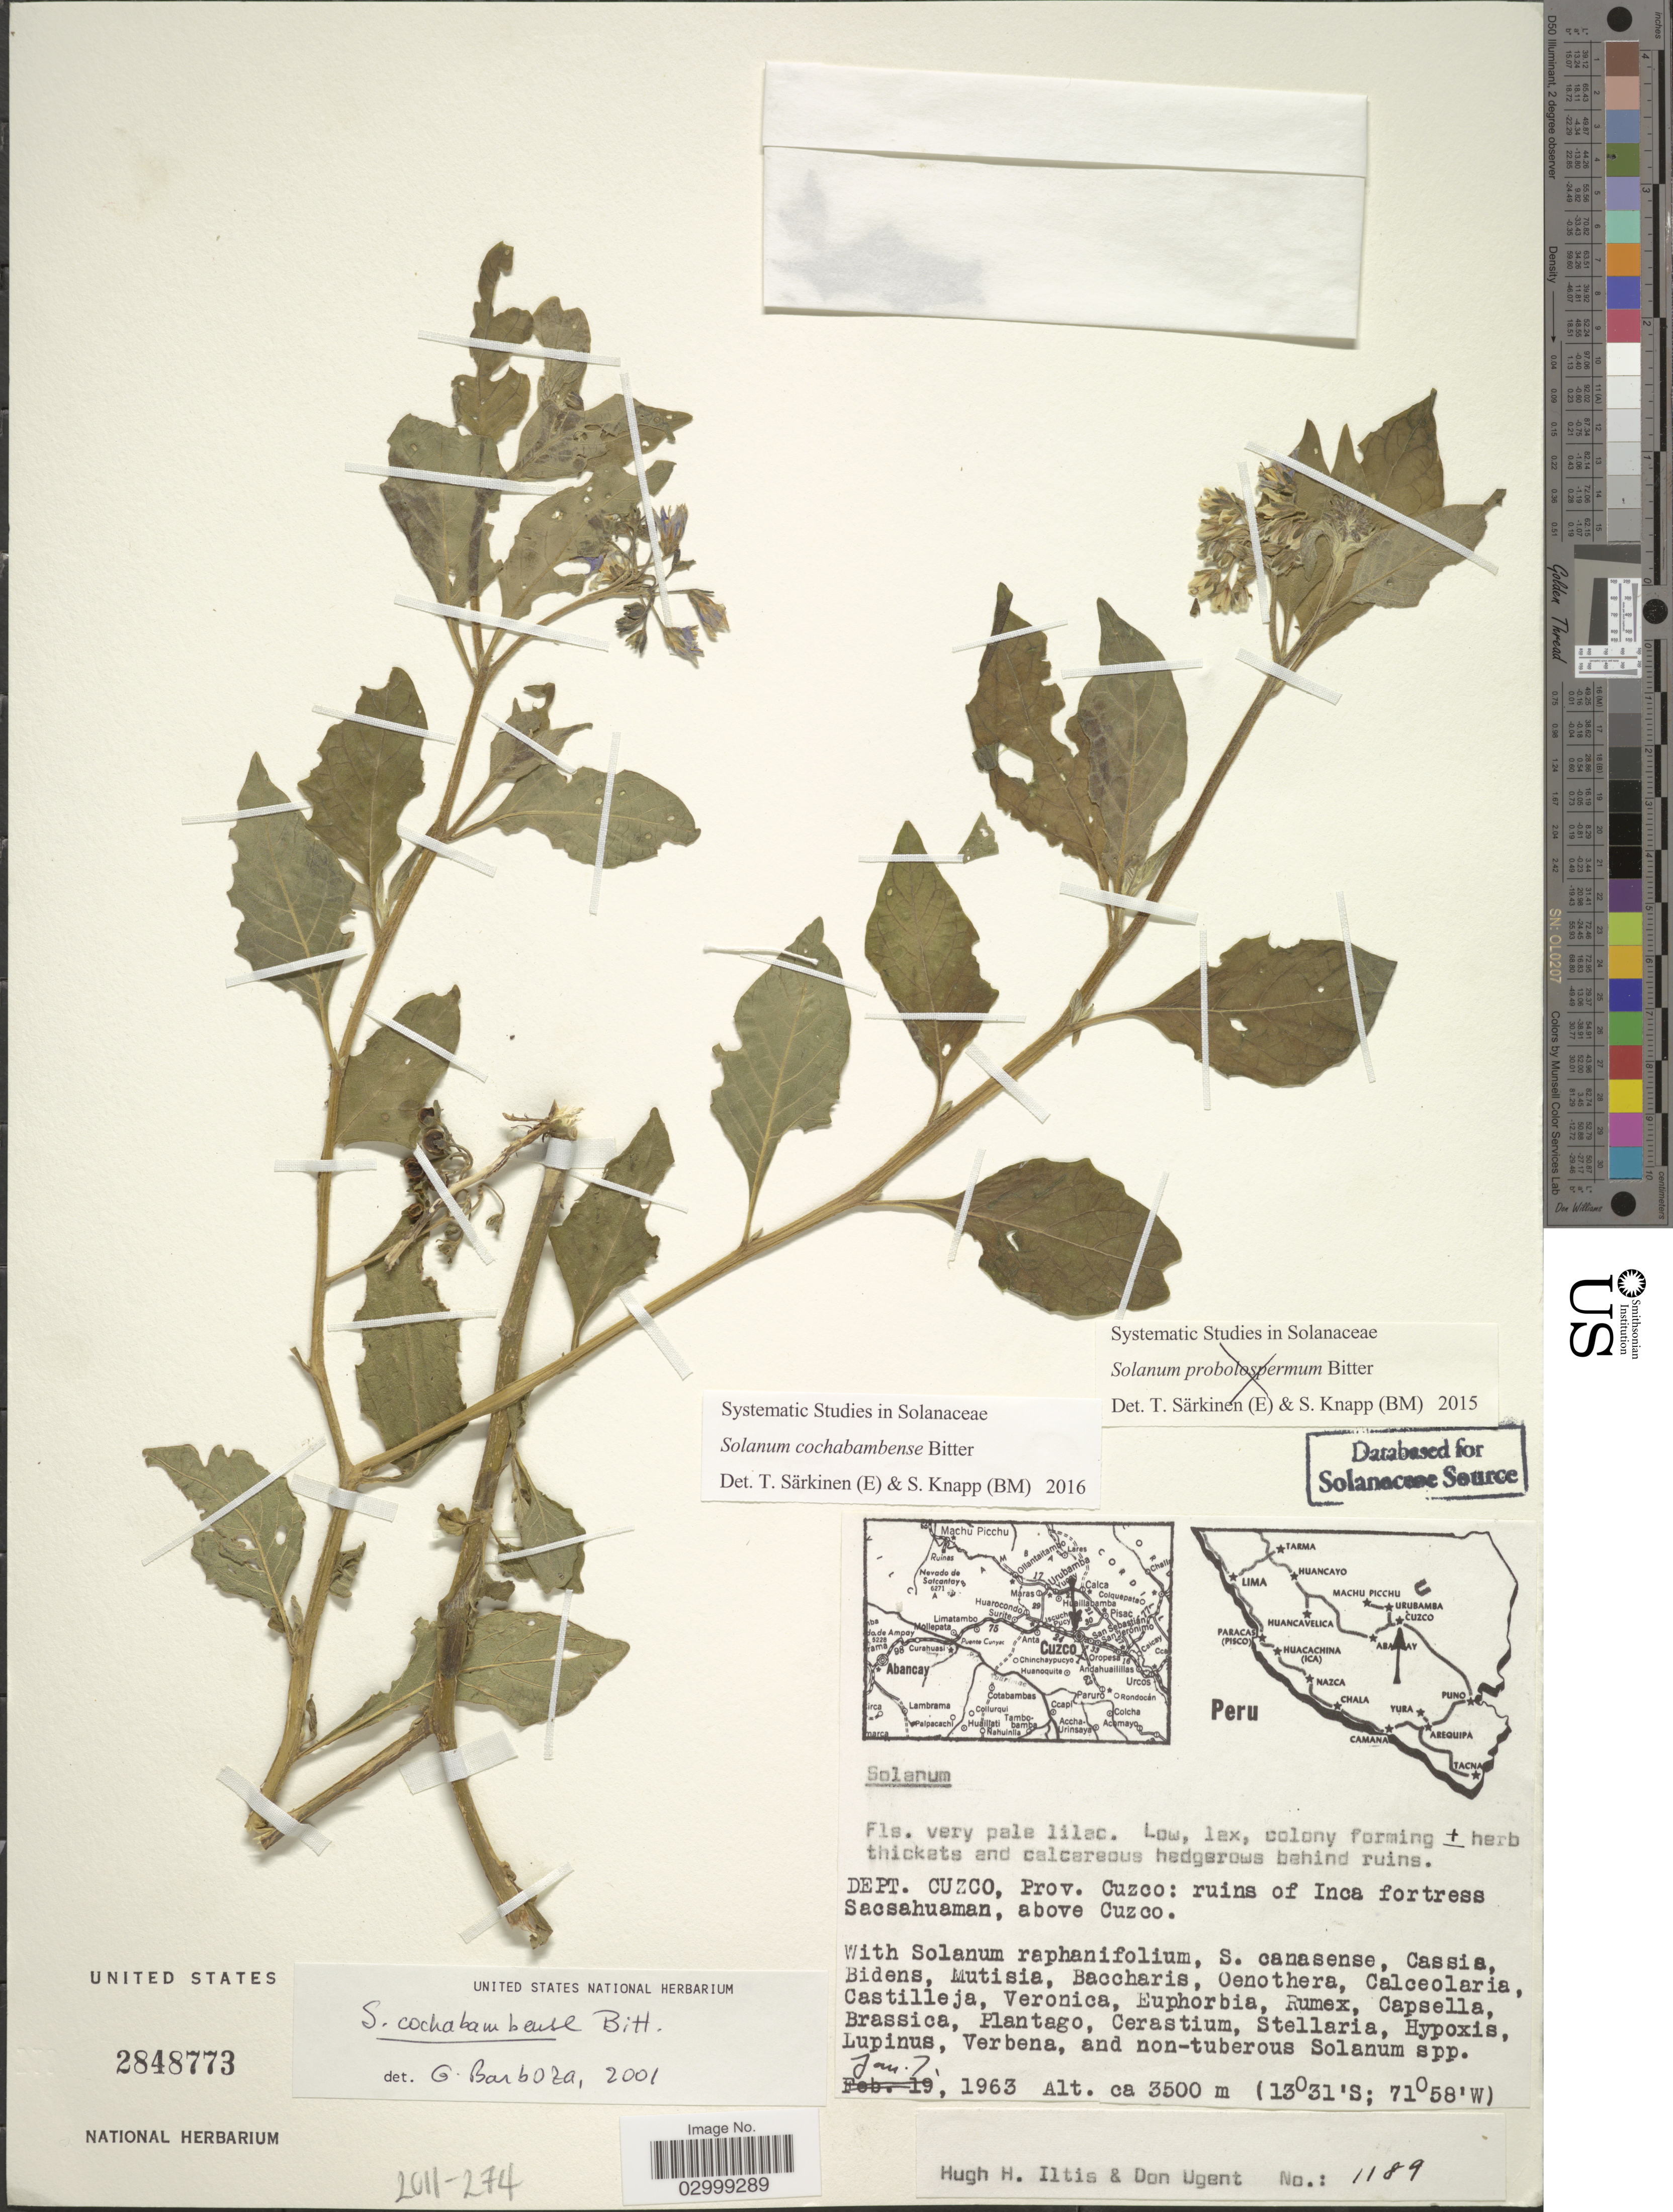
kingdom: Plantae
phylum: Tracheophyta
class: Magnoliopsida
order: Solanales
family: Solanaceae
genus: Solanum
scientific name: Solanum cochabambense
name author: Bitter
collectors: H. H. Iltis & D. Ugent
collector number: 1189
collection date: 1963-01-07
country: Peru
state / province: Cusco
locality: Dept. Cuzco, Prov. Cuzco: ruins of Inca fortress Sacsahuaman.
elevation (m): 3500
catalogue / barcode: US 2848773